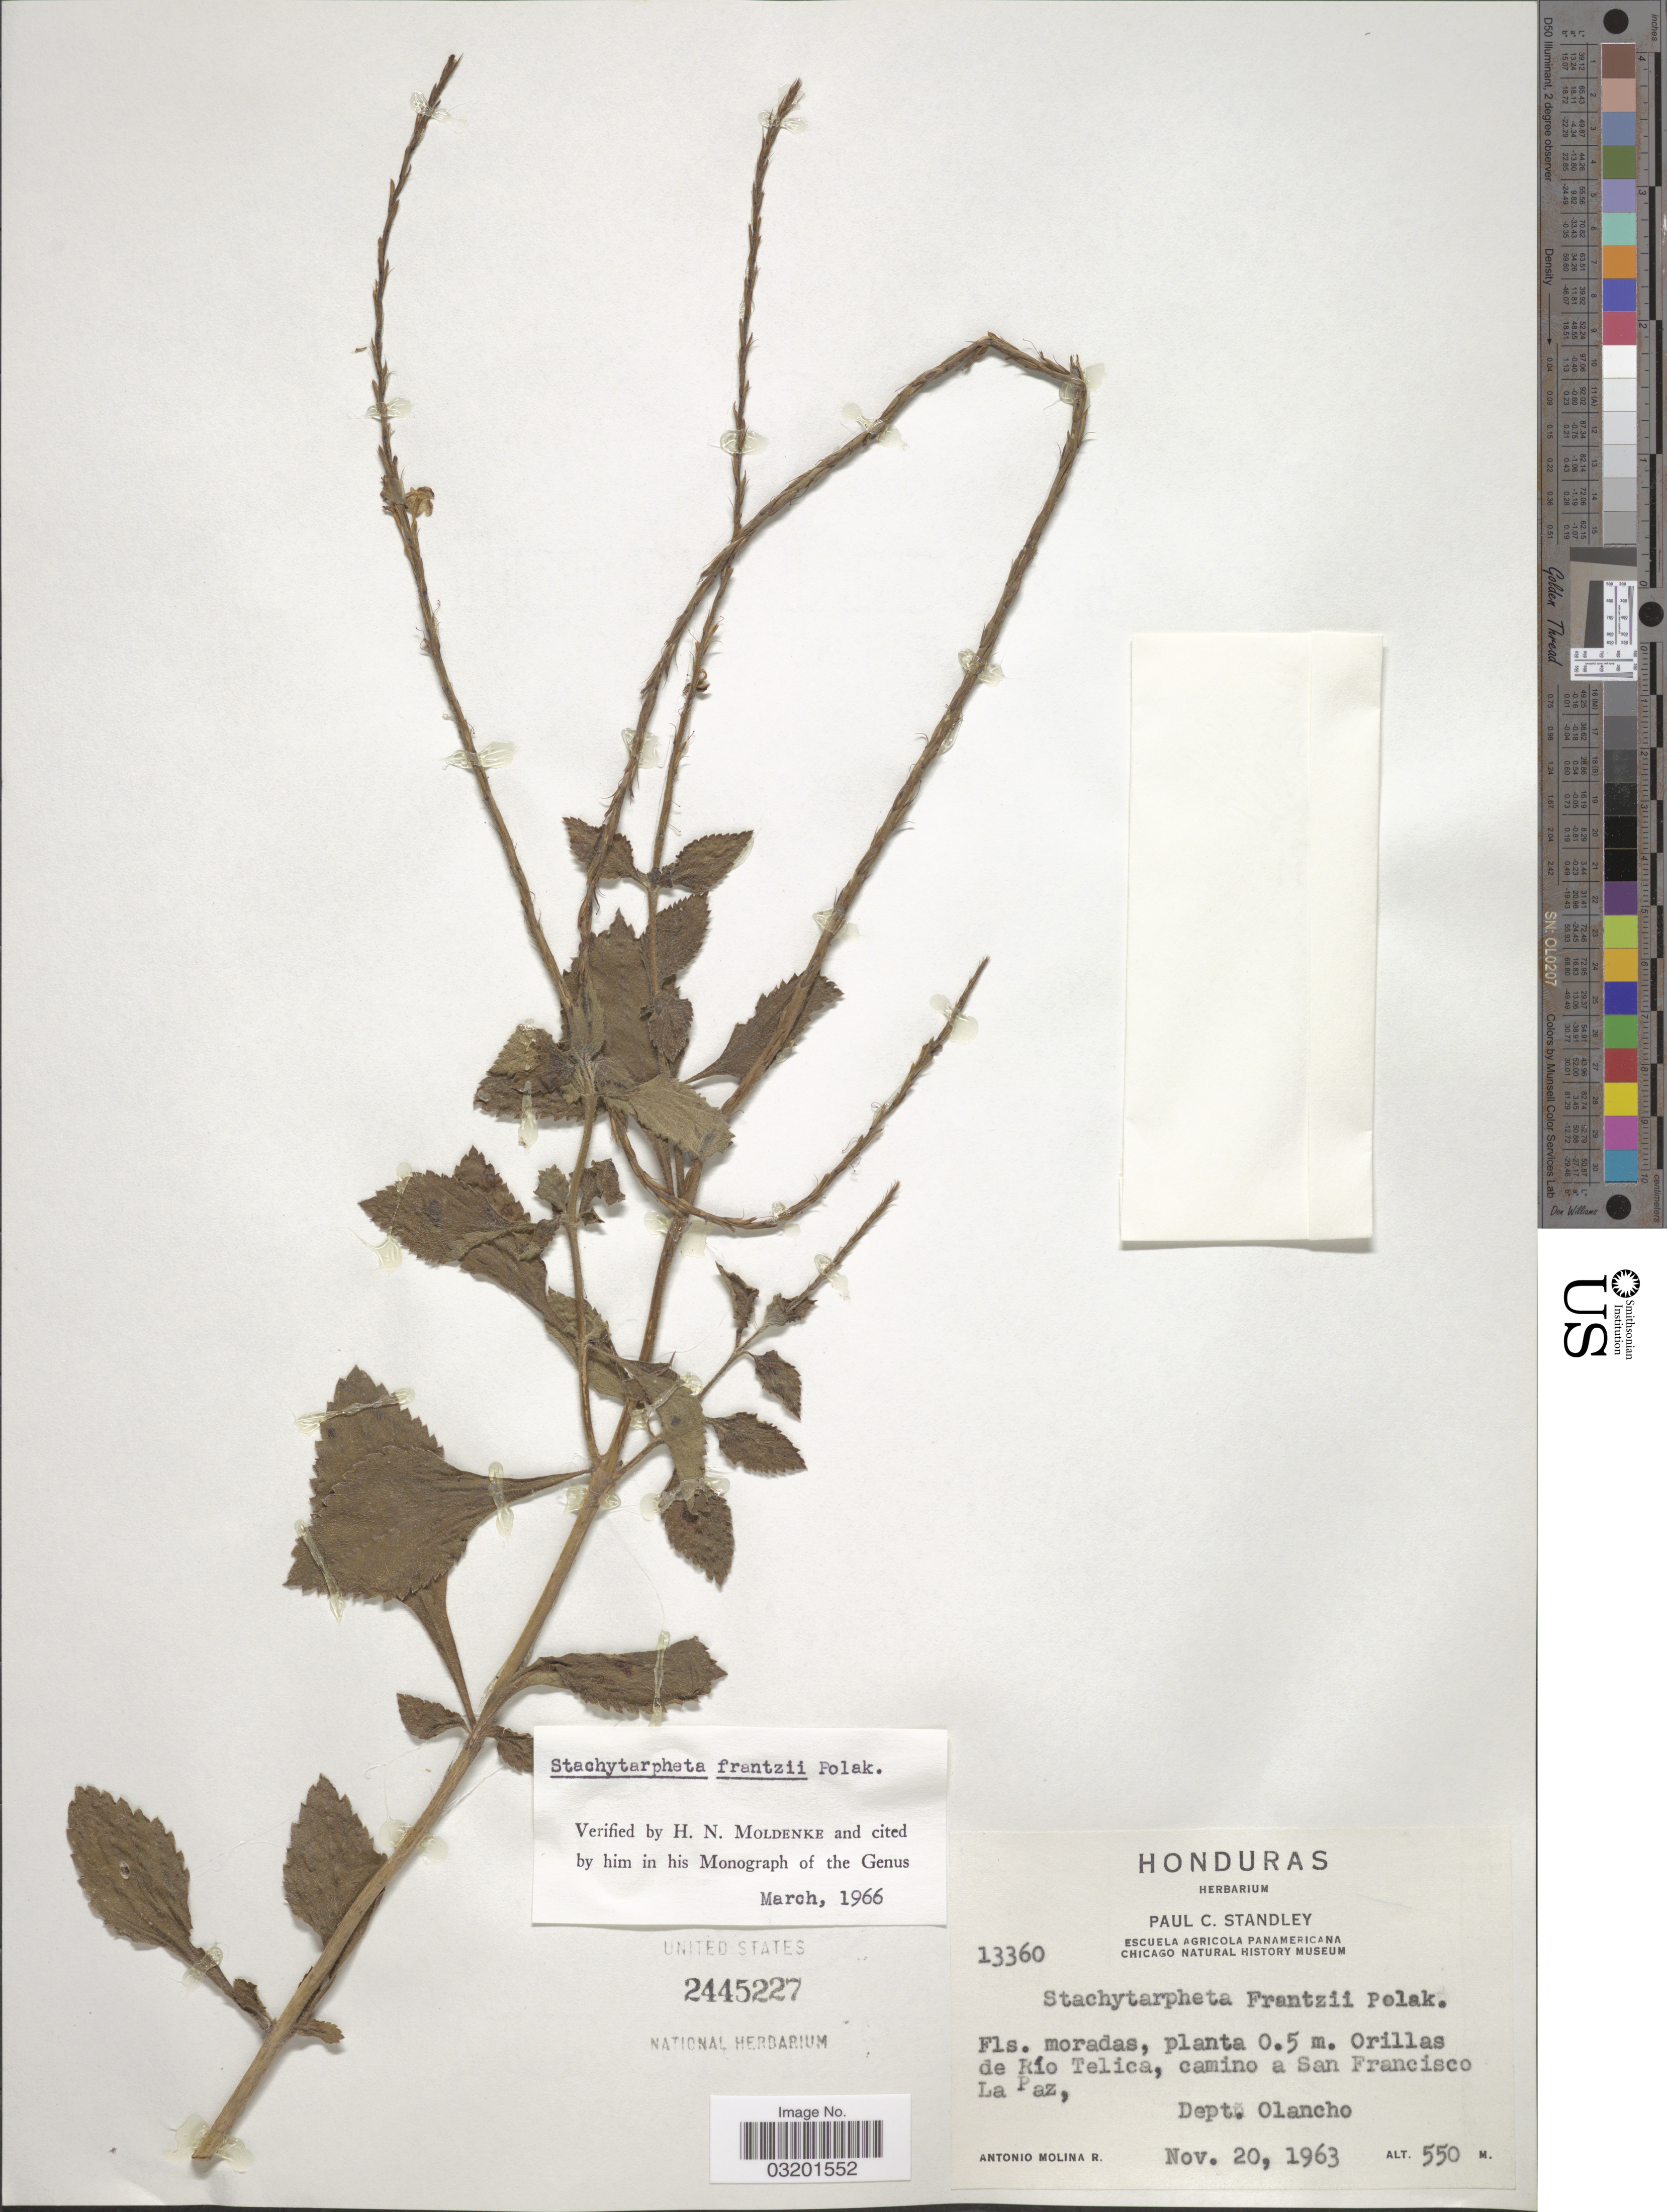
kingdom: Plantae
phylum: Tracheophyta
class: Magnoliopsida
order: Lamiales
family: Verbenaceae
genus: Stachytarpheta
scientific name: Stachytarpheta frantzii var. frantzii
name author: Pol.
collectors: A. Molina R.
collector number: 13360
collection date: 1963-11-20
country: Honduras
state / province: Olancho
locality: Orillas de Río Telica, camino a San Francisco La Paz, Dept. Olancho.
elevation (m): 550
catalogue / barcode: US 2445227